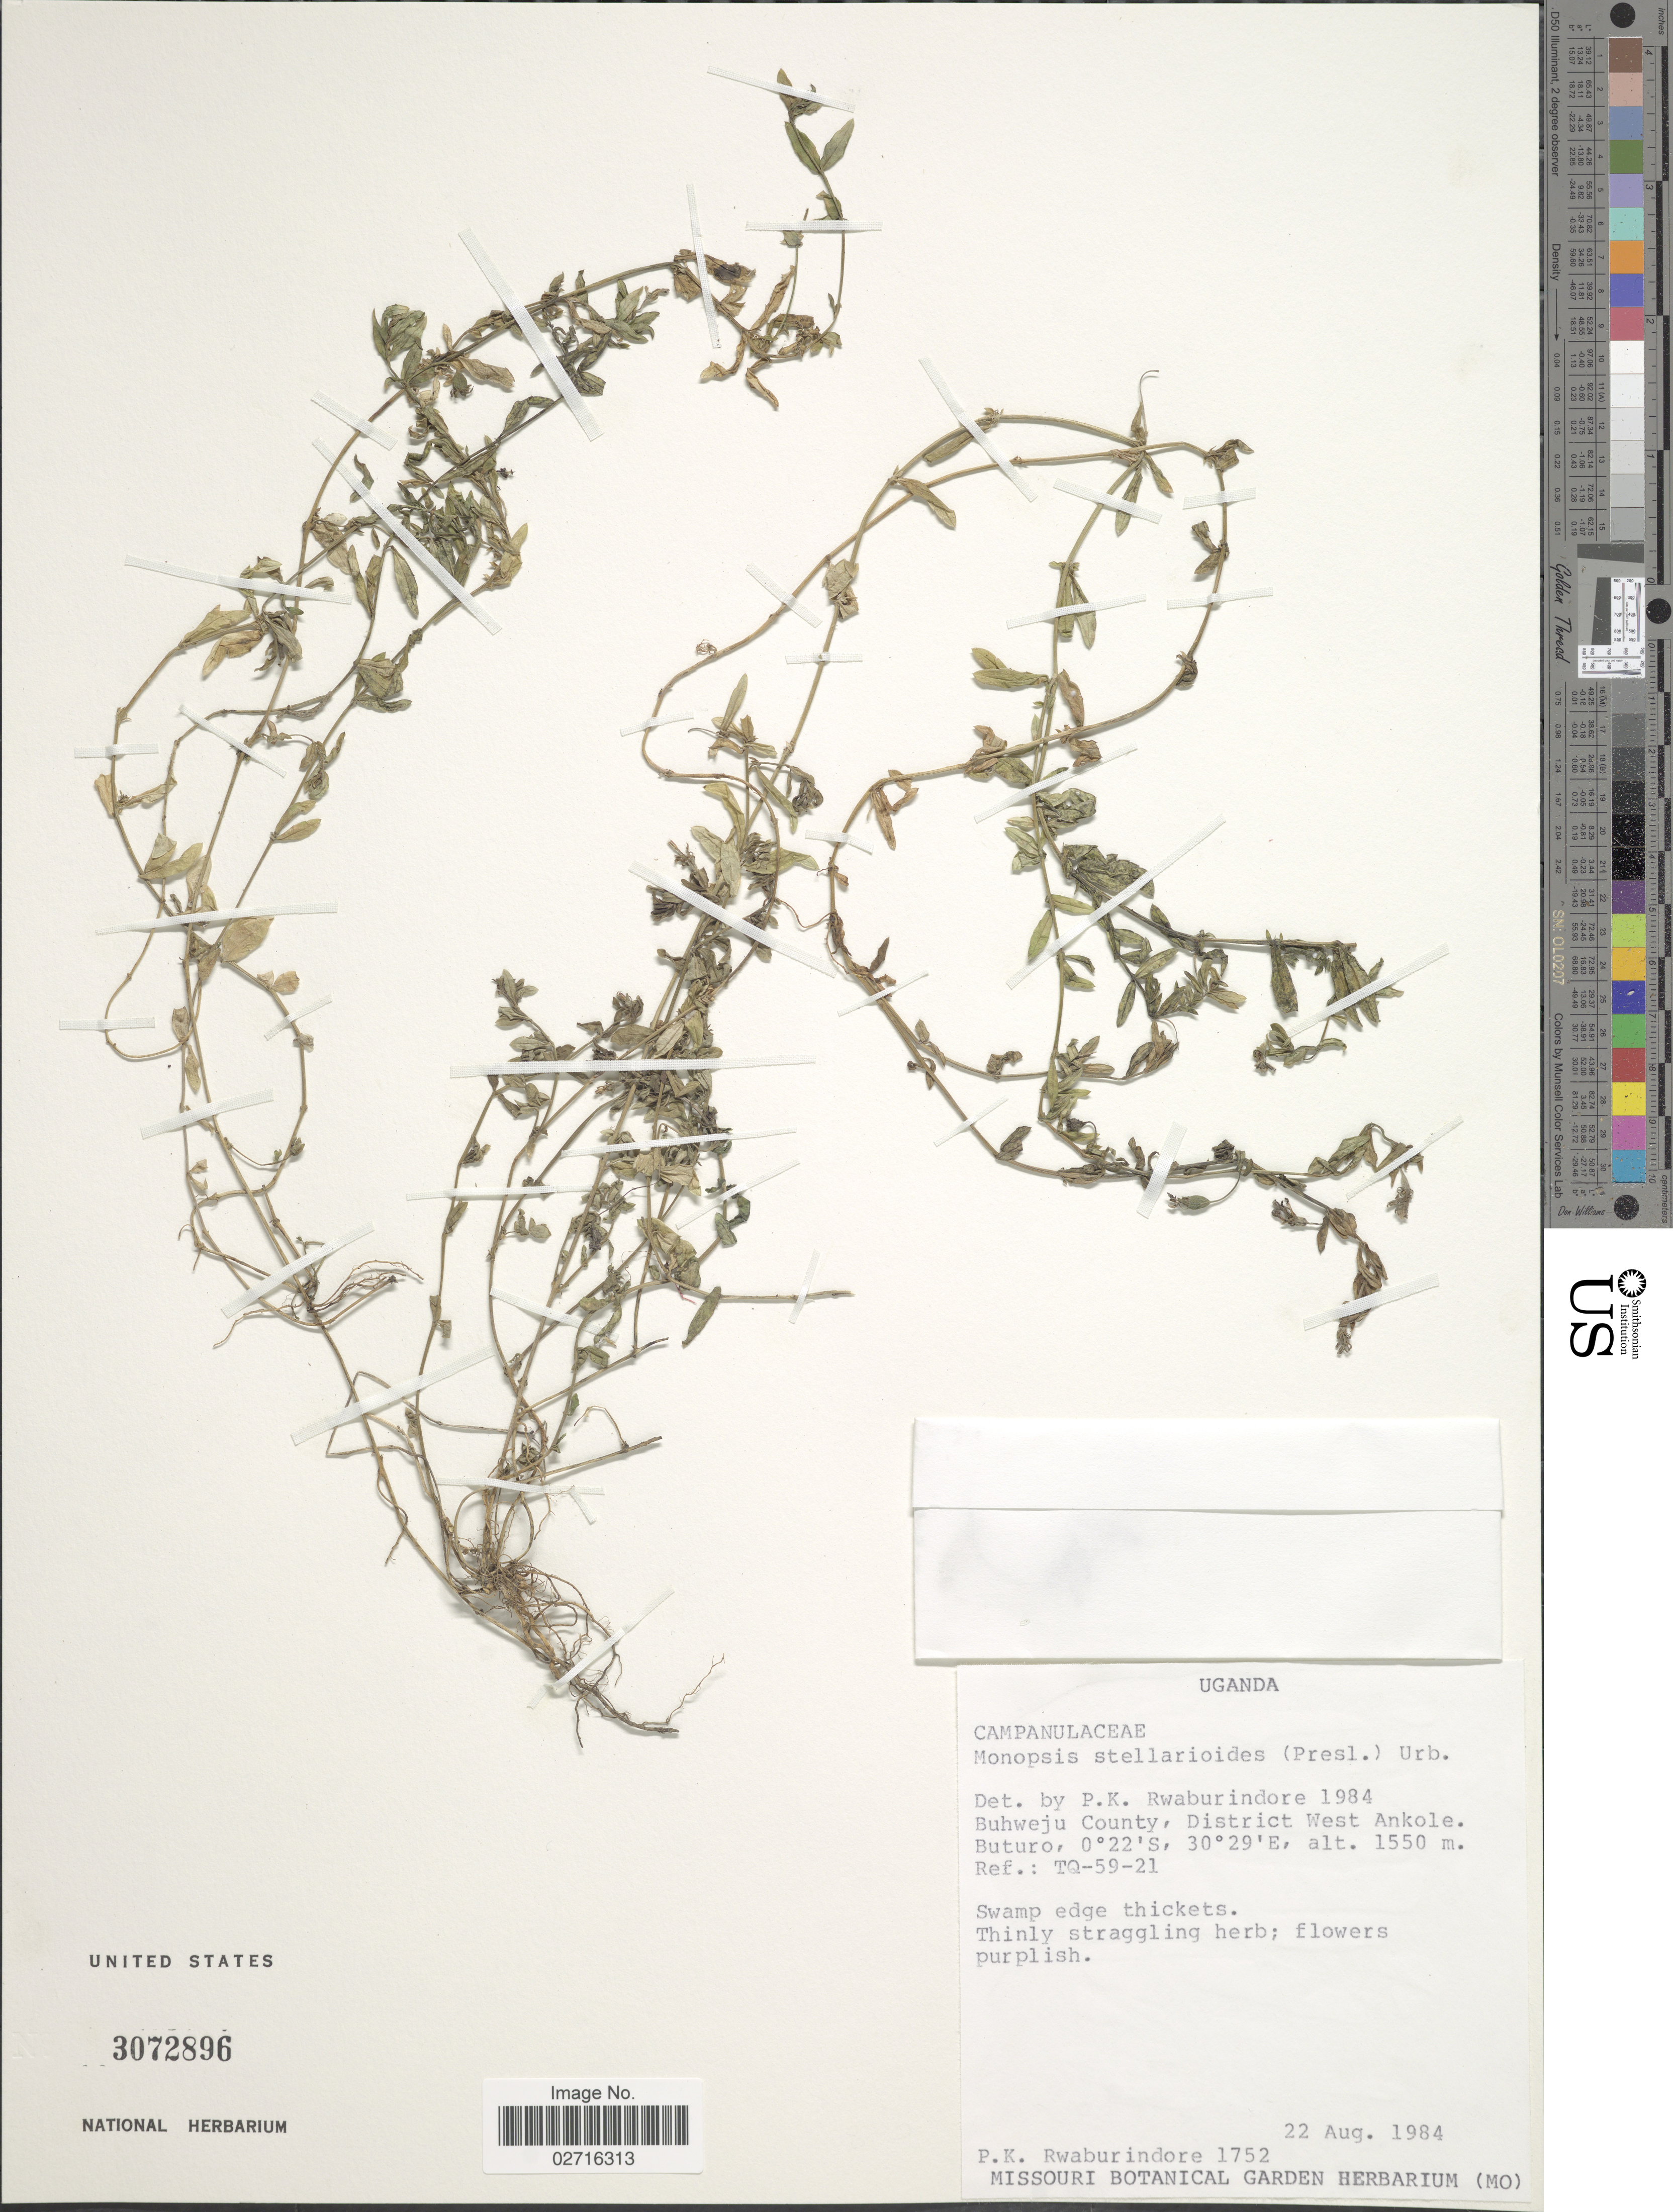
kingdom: Plantae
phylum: Tracheophyta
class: Magnoliopsida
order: Asterales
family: Campanulaceae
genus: Monopsis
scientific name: Monopsis stellarioides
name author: (C. Presl) Urb.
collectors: P. Rwaburindore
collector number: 1752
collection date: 1984-08-22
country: Uganda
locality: Buhweju County, District West Ankole. Buturo.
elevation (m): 1550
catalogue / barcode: US 3072896